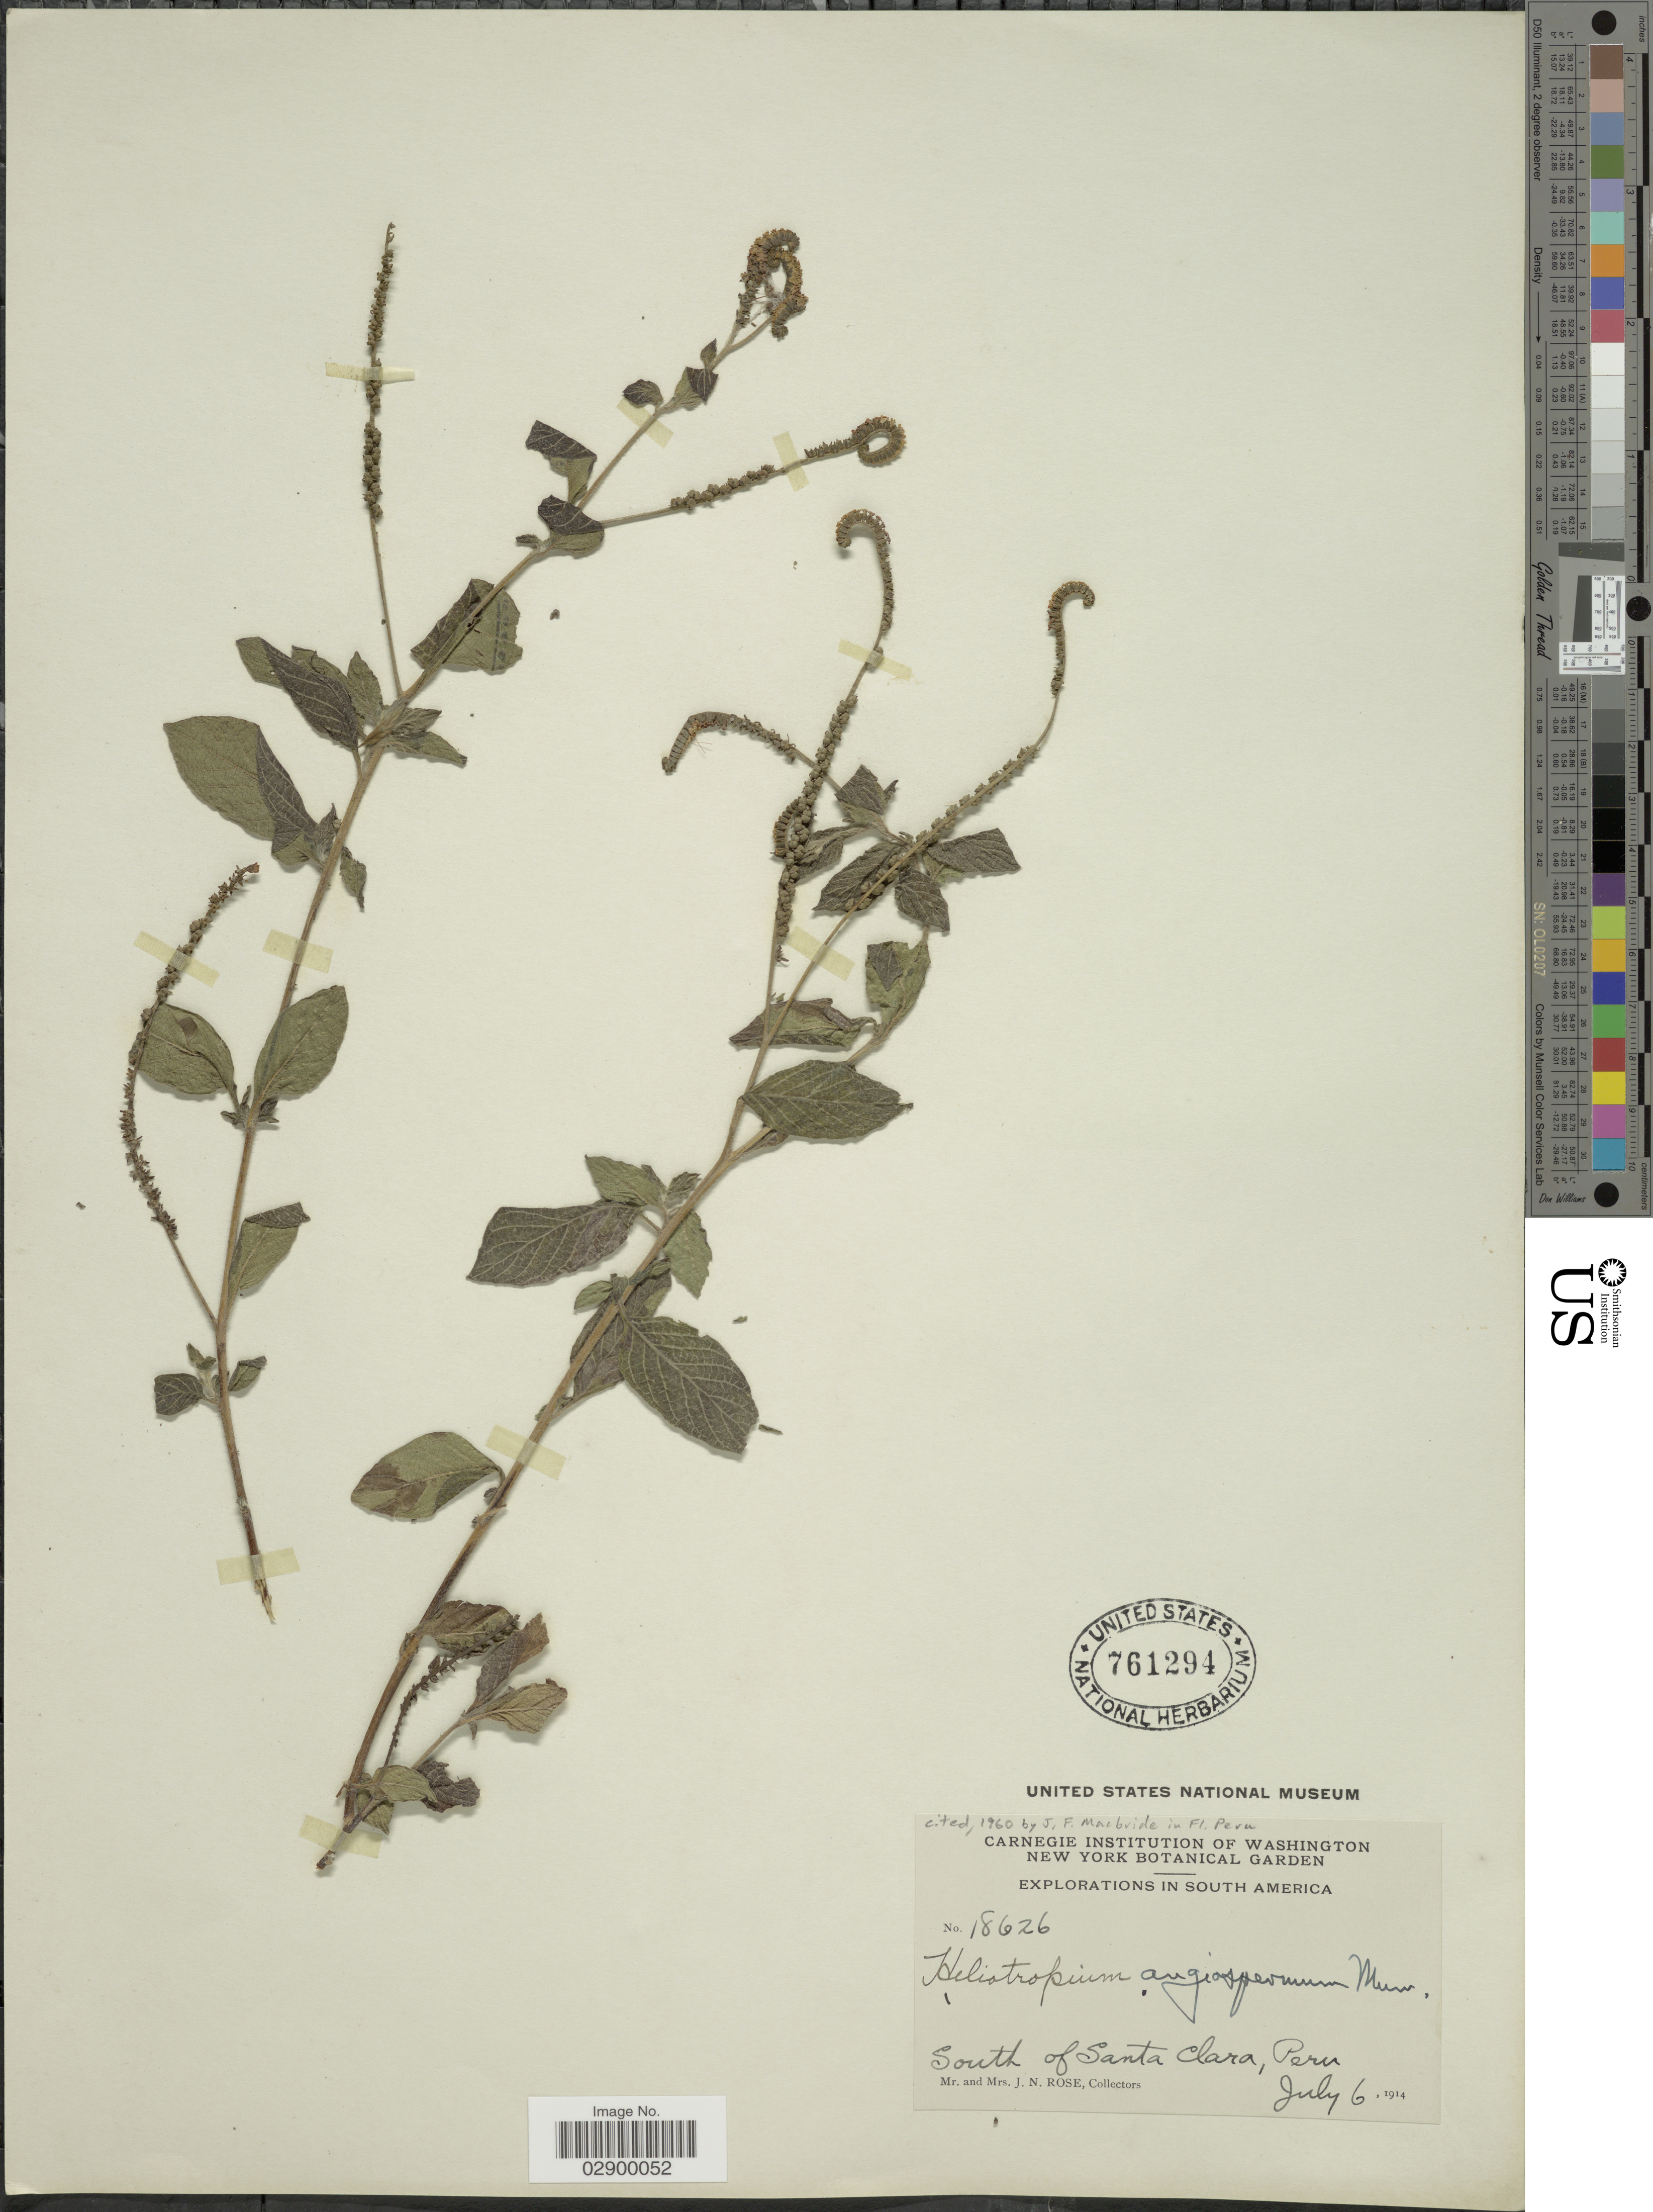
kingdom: Plantae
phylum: Tracheophyta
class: Magnoliopsida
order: Boraginales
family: Heliotropiaceae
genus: Heliotropium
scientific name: Heliotropium angiospermum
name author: Murray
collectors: J. N. Rose & L. B. Rose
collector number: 18626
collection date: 1914-07-06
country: Peru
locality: South of Santa Clara.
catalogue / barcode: US 761294